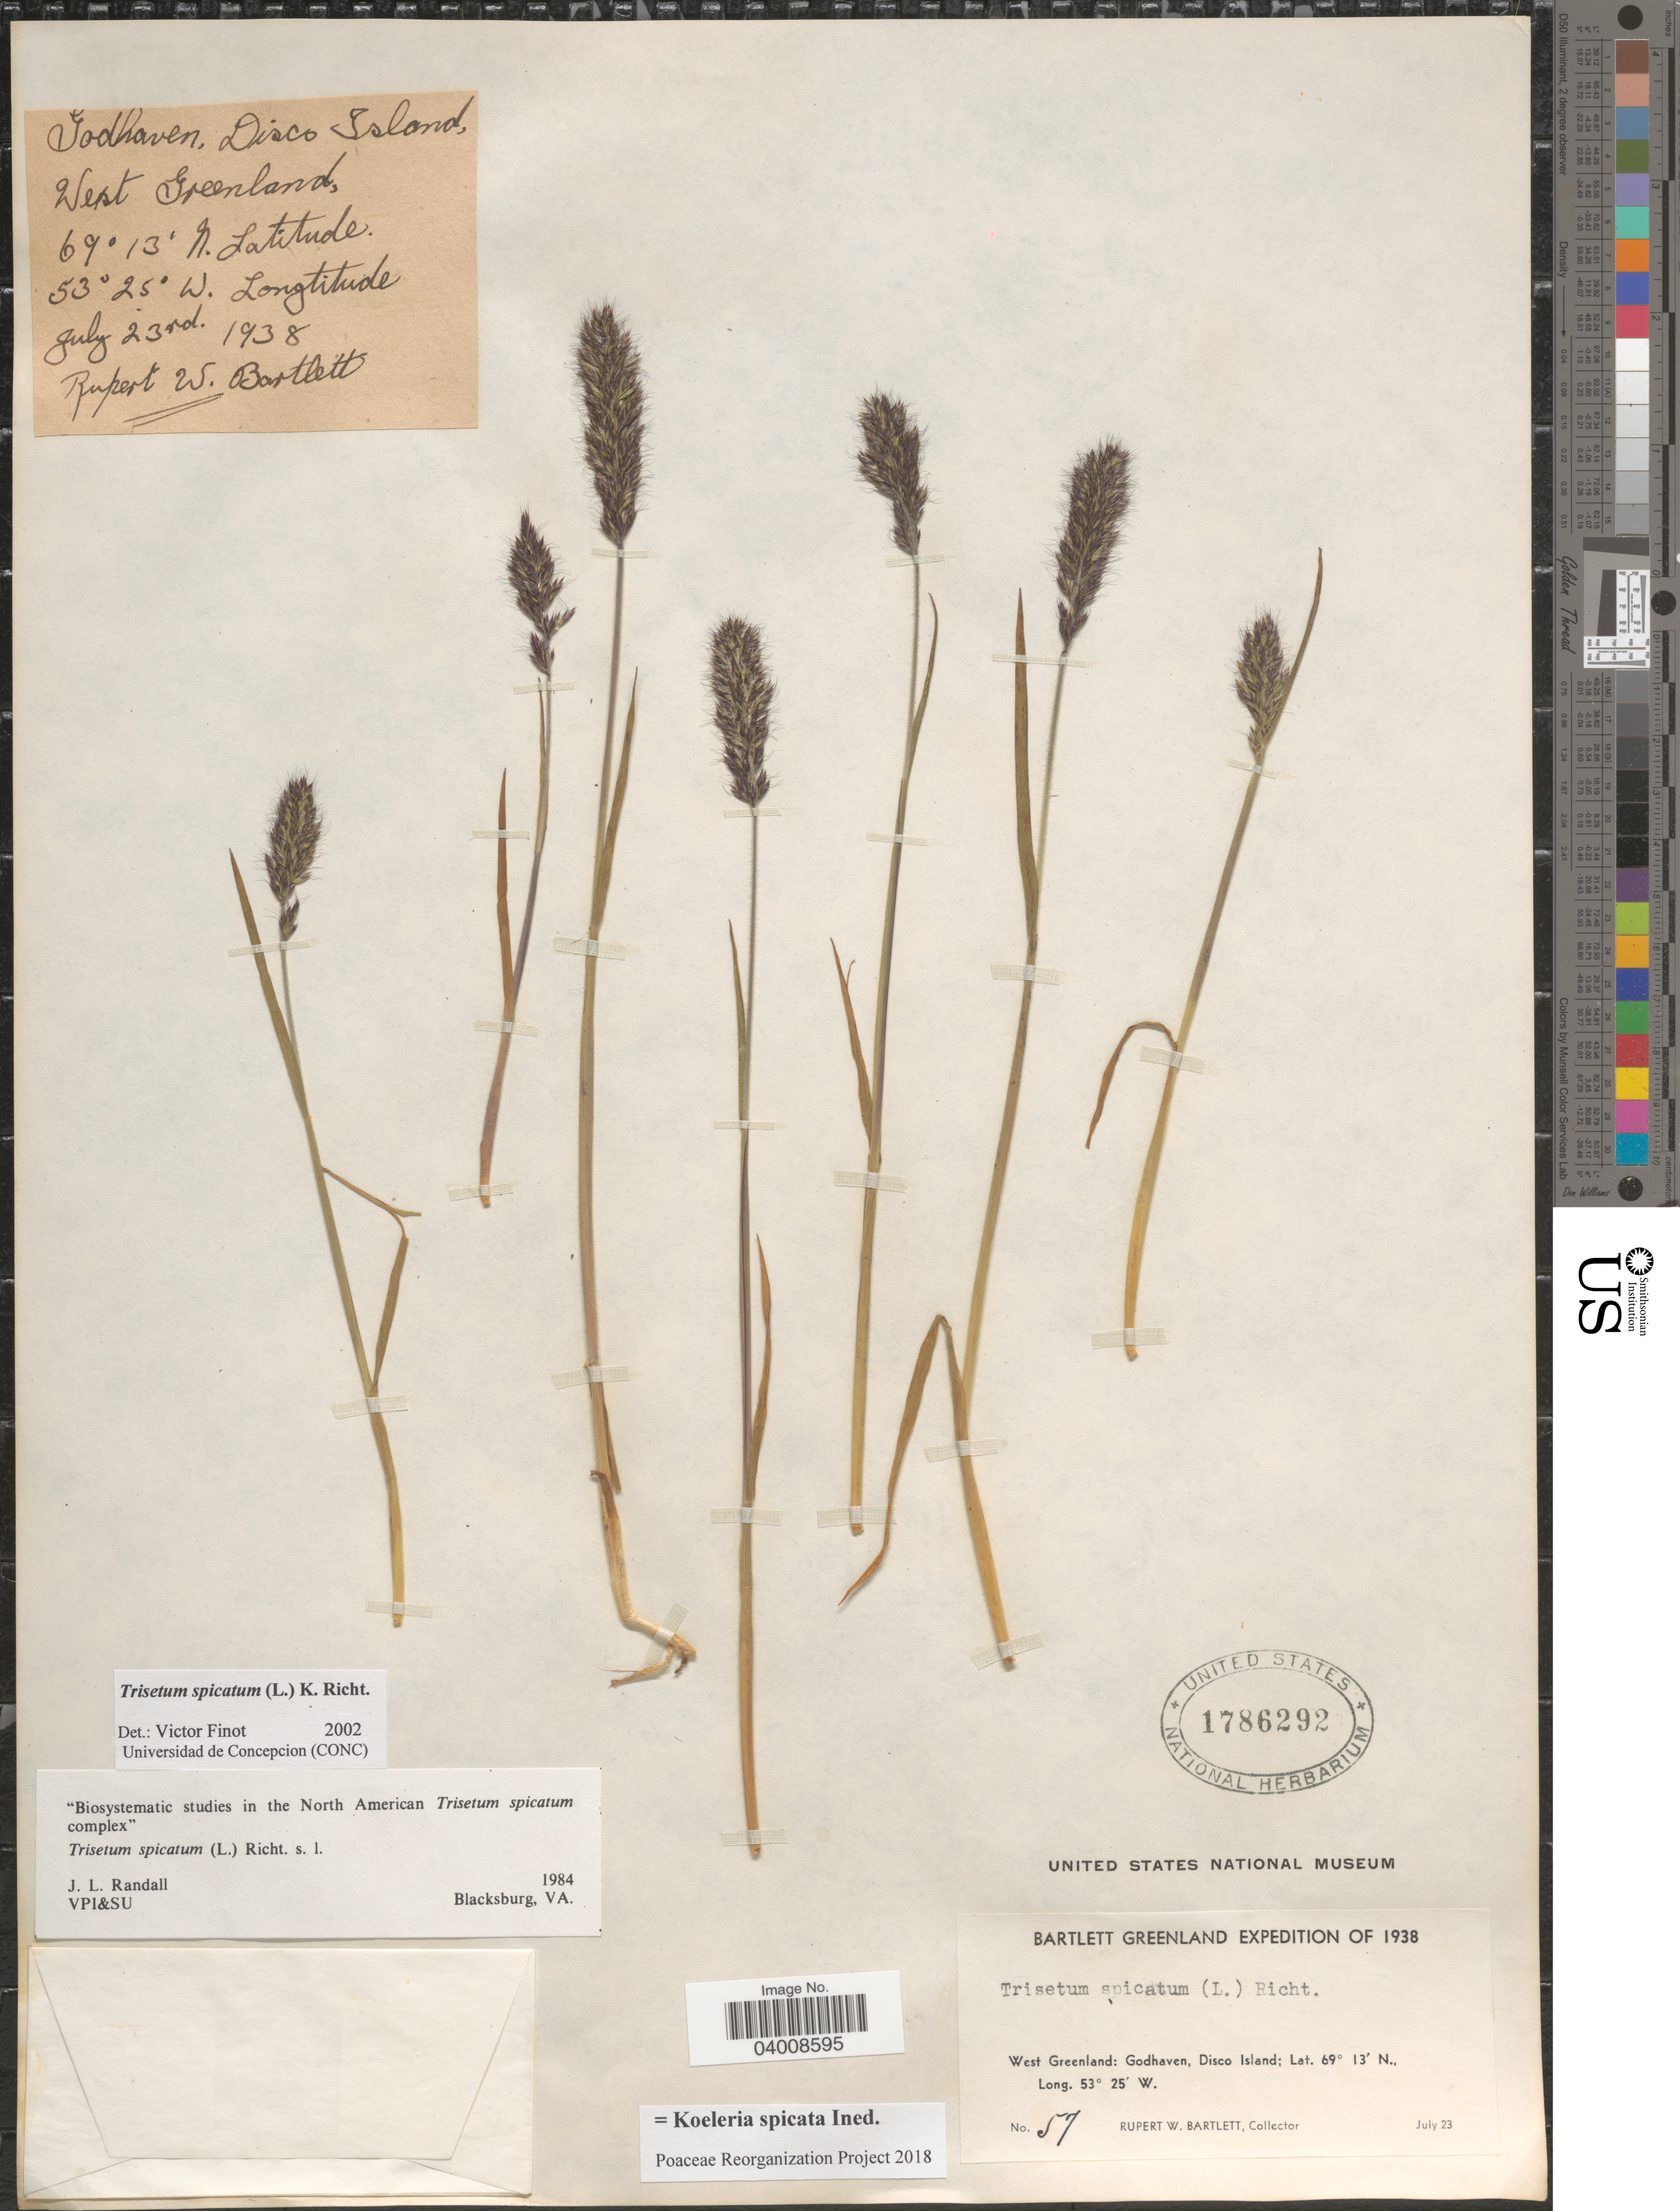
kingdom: Plantae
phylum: Tracheophyta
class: Liliopsida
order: Poales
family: Poaceae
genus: Koeleria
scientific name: Koeleria spicata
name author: (L.) Barberá et al.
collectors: R. W. Bartlett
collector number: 57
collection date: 1938-07-23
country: Greenland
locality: West Greenland: Godhaven, Disco Island.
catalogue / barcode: US 1786292